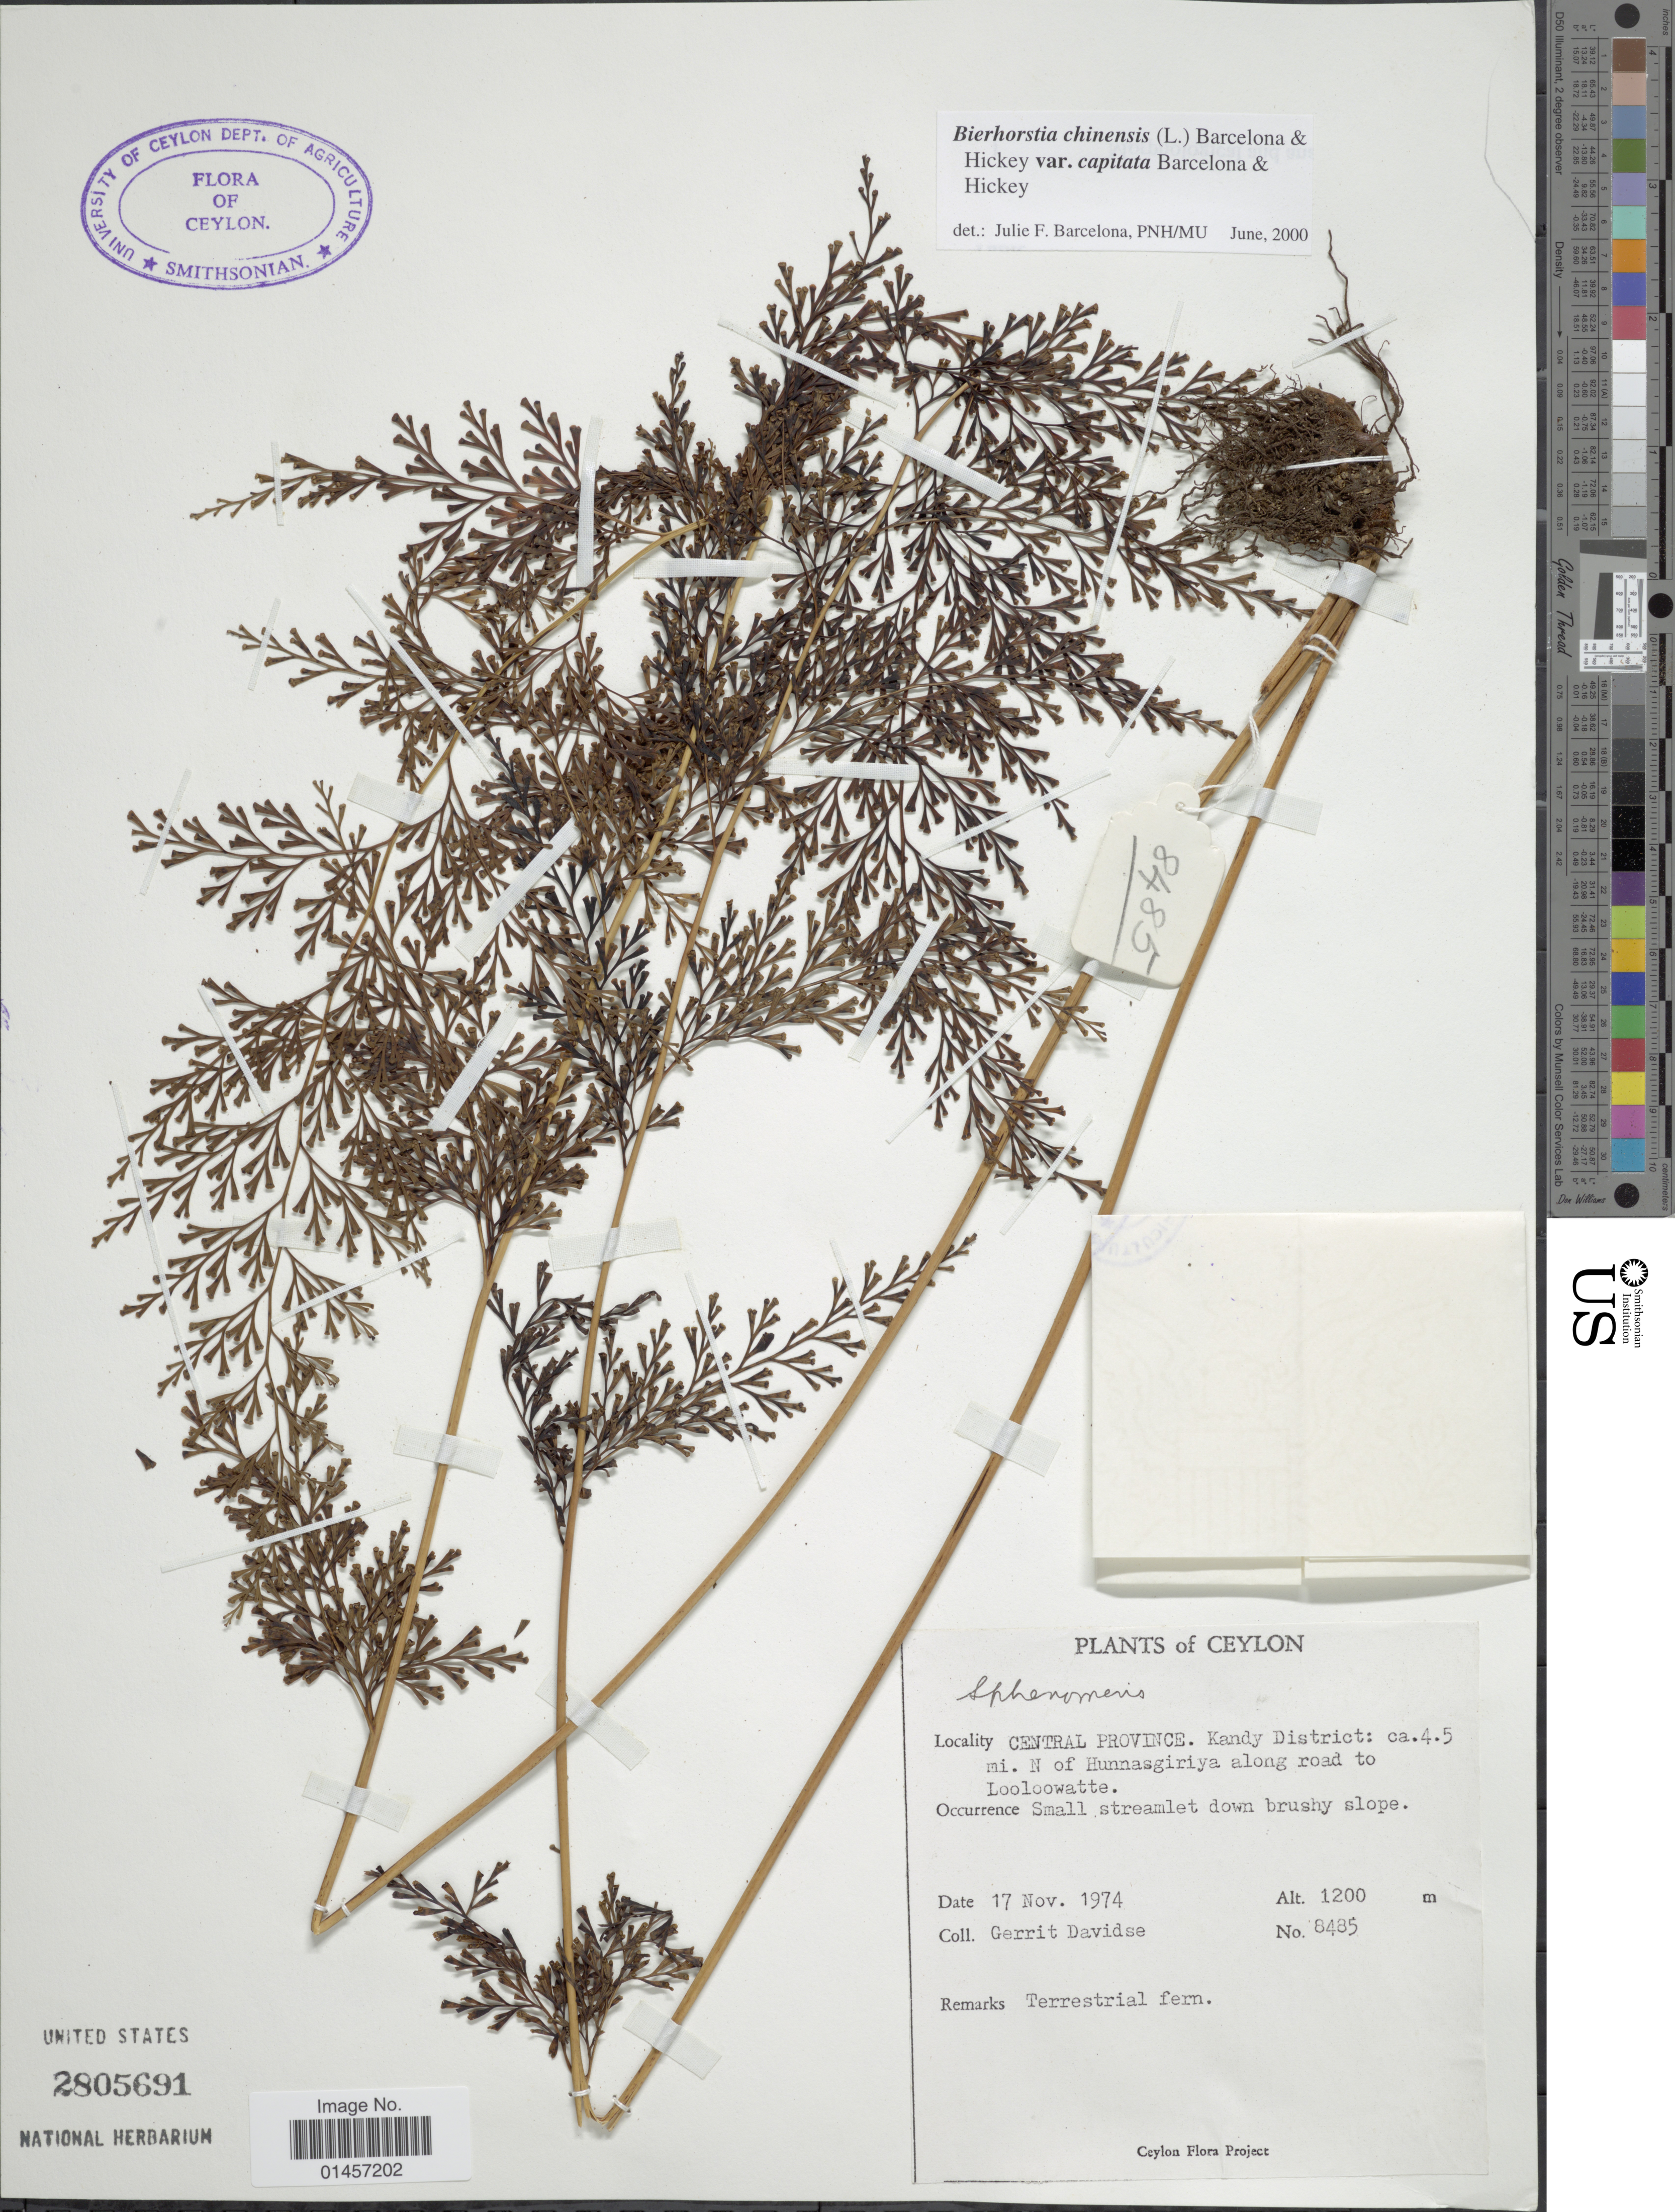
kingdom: Plantae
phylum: Tracheophyta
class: Polypodiopsida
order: Polypodiales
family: Lindsaeaceae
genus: Sphenomeris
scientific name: Sphenomeris chinensis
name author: (L.) Maxon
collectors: G. Davidse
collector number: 8485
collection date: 1974-11-17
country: Sri Lanka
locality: Ceylon, Central Province, Kandy District: ca. 4.5 mi. N of Junnasgiriya along road to Loloowatte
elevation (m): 1200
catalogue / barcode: US 2805691